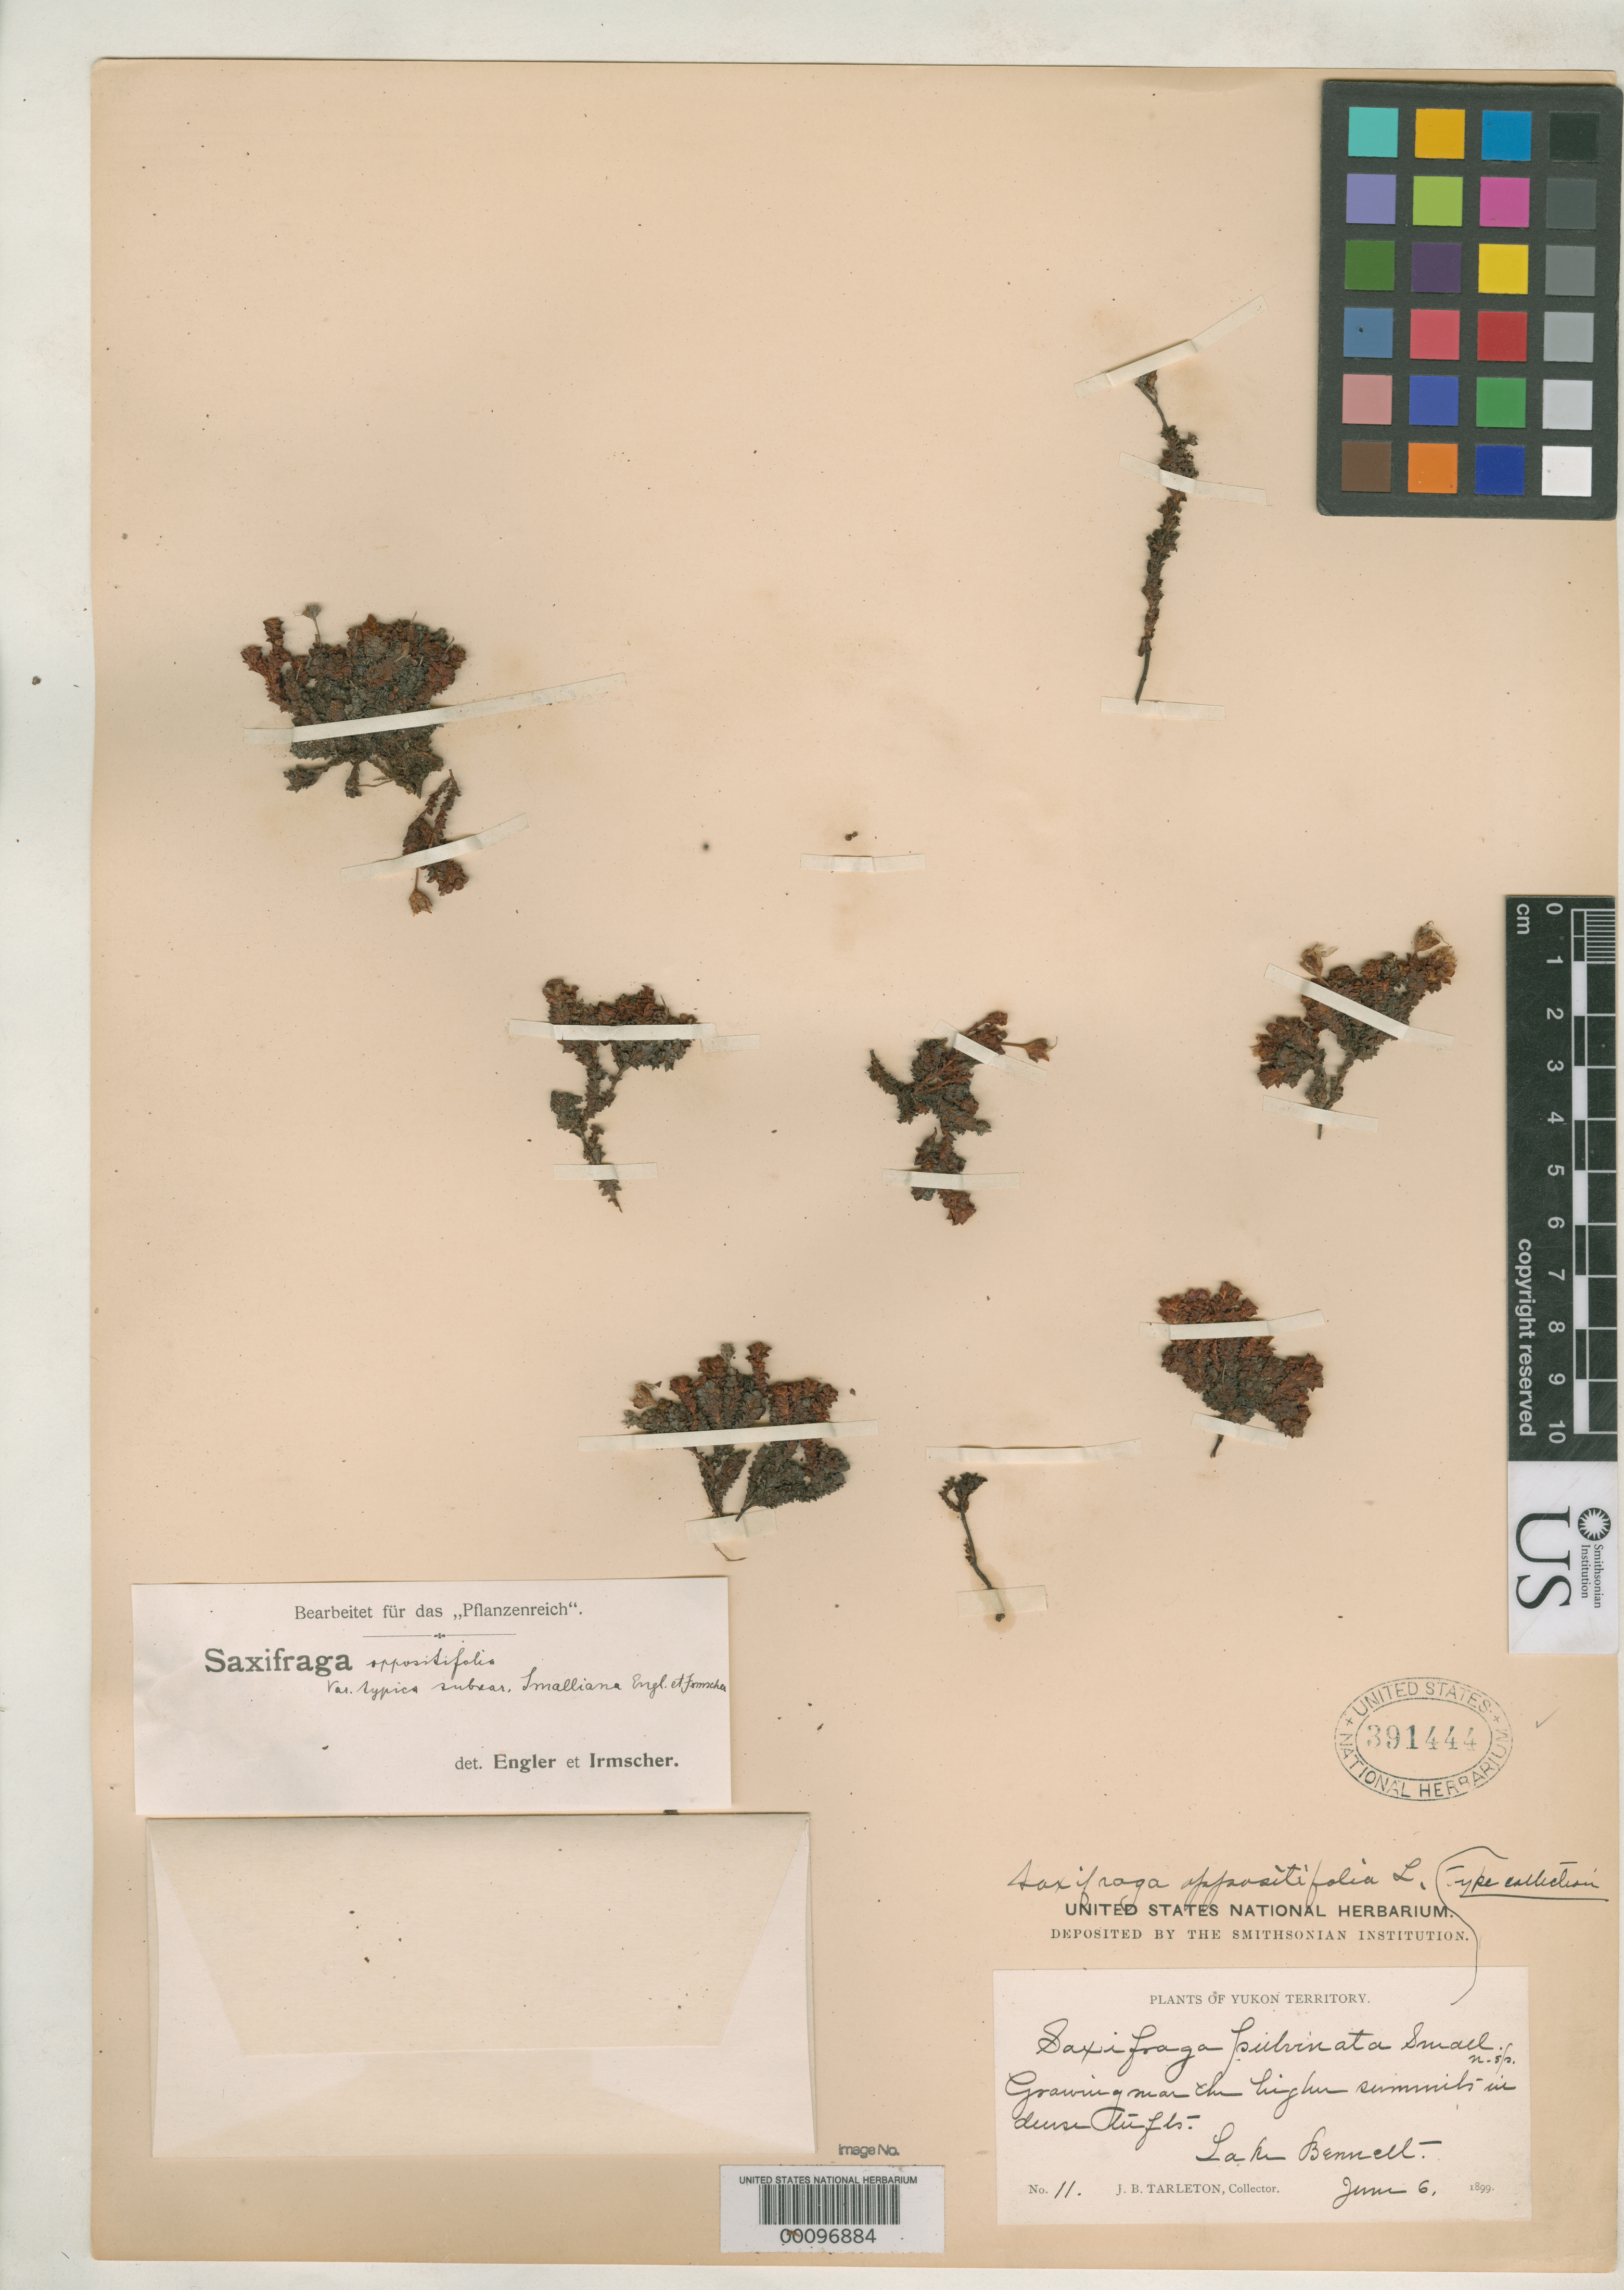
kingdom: Plantae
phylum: Tracheophyta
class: Magnoliopsida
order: Saxifragales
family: Saxifragaceae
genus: Saxifraga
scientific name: Saxifraga pulvinata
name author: Small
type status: Isotype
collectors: J. Tarleton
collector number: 11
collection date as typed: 06 Jun 1879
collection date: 1879-06-06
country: Canada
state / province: British Columbia / Yukon Territory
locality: Lake Bennett, higher summits.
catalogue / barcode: US 391444